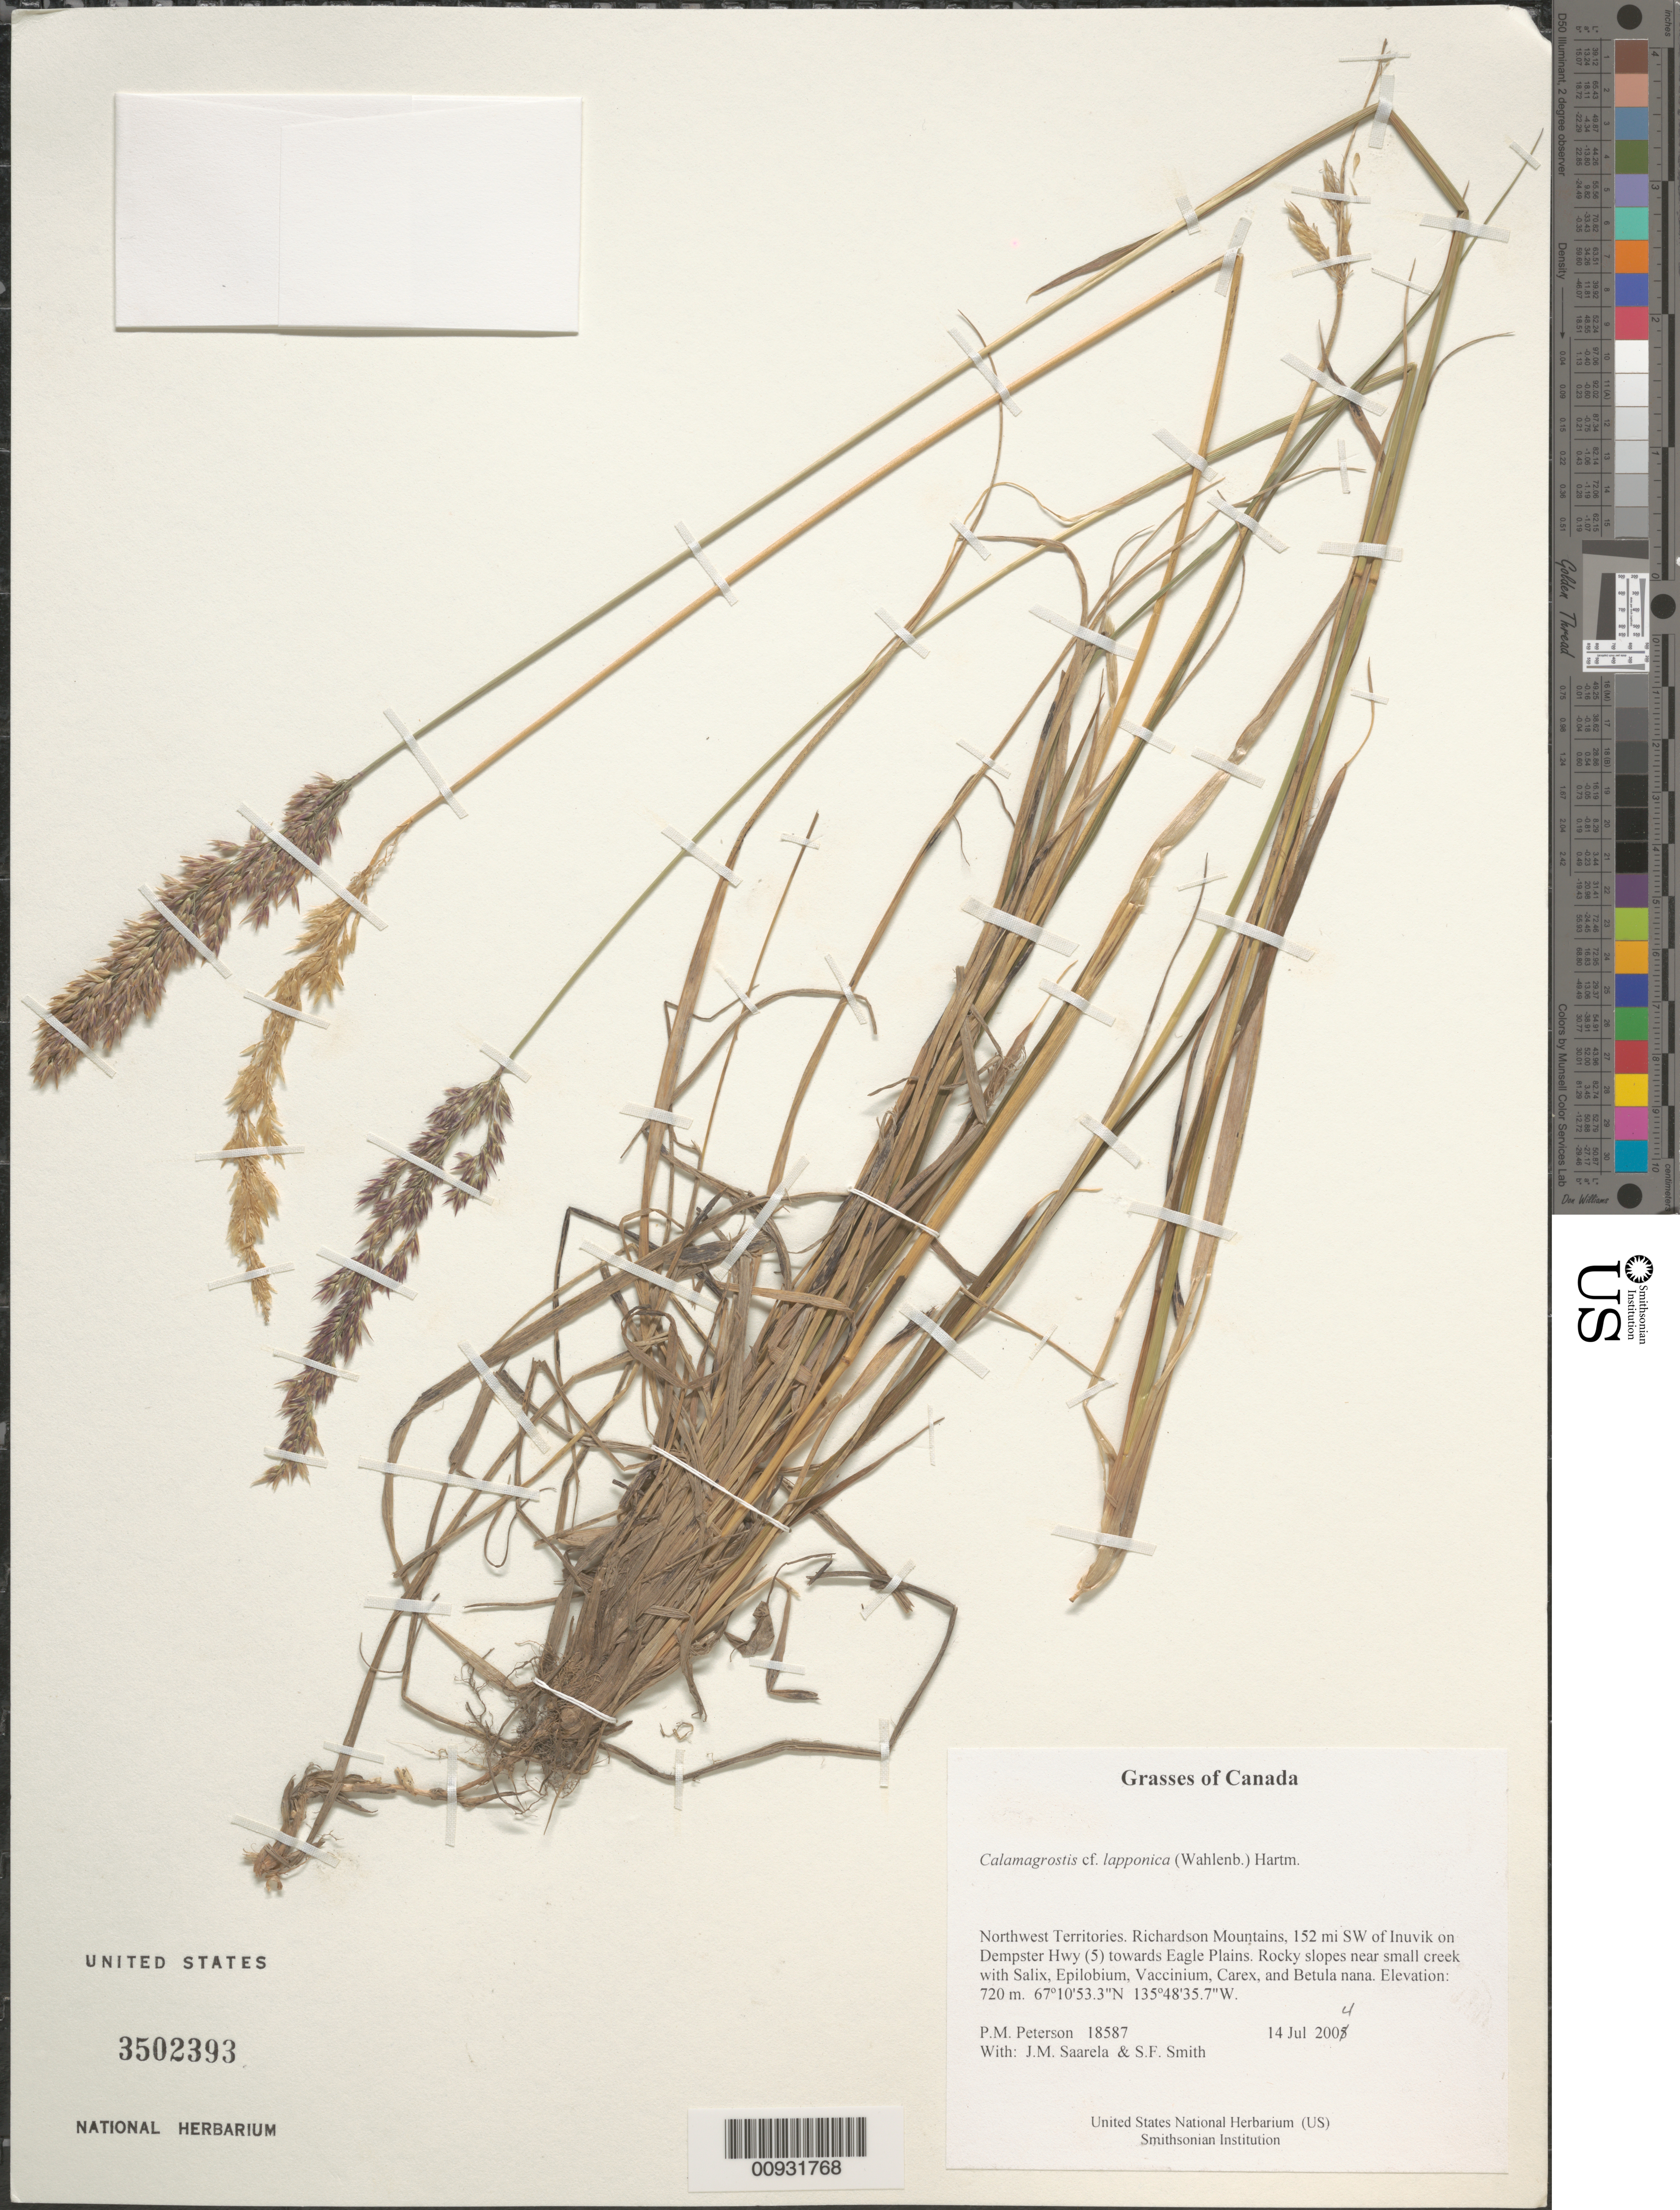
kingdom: Plantae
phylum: Tracheophyta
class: Liliopsida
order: Poales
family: Poaceae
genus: Calamagrostis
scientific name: Calamagrostis lapponica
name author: (Wahlenb.) Hartm.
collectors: P. M. Peterson, J. Saarela & S.F. Smith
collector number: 18587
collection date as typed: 14 Jul 2004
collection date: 2004-07-14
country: Canada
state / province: Northwest Territories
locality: Richardson Mountains, 152 mi SW of Inuvik on Dempster Hwy (5) towards Eagle Plains. Rocky slopes near small creek with Salix, Epilobium, Vaccinium, Carex, and Betula nana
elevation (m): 720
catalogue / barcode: US 3502393